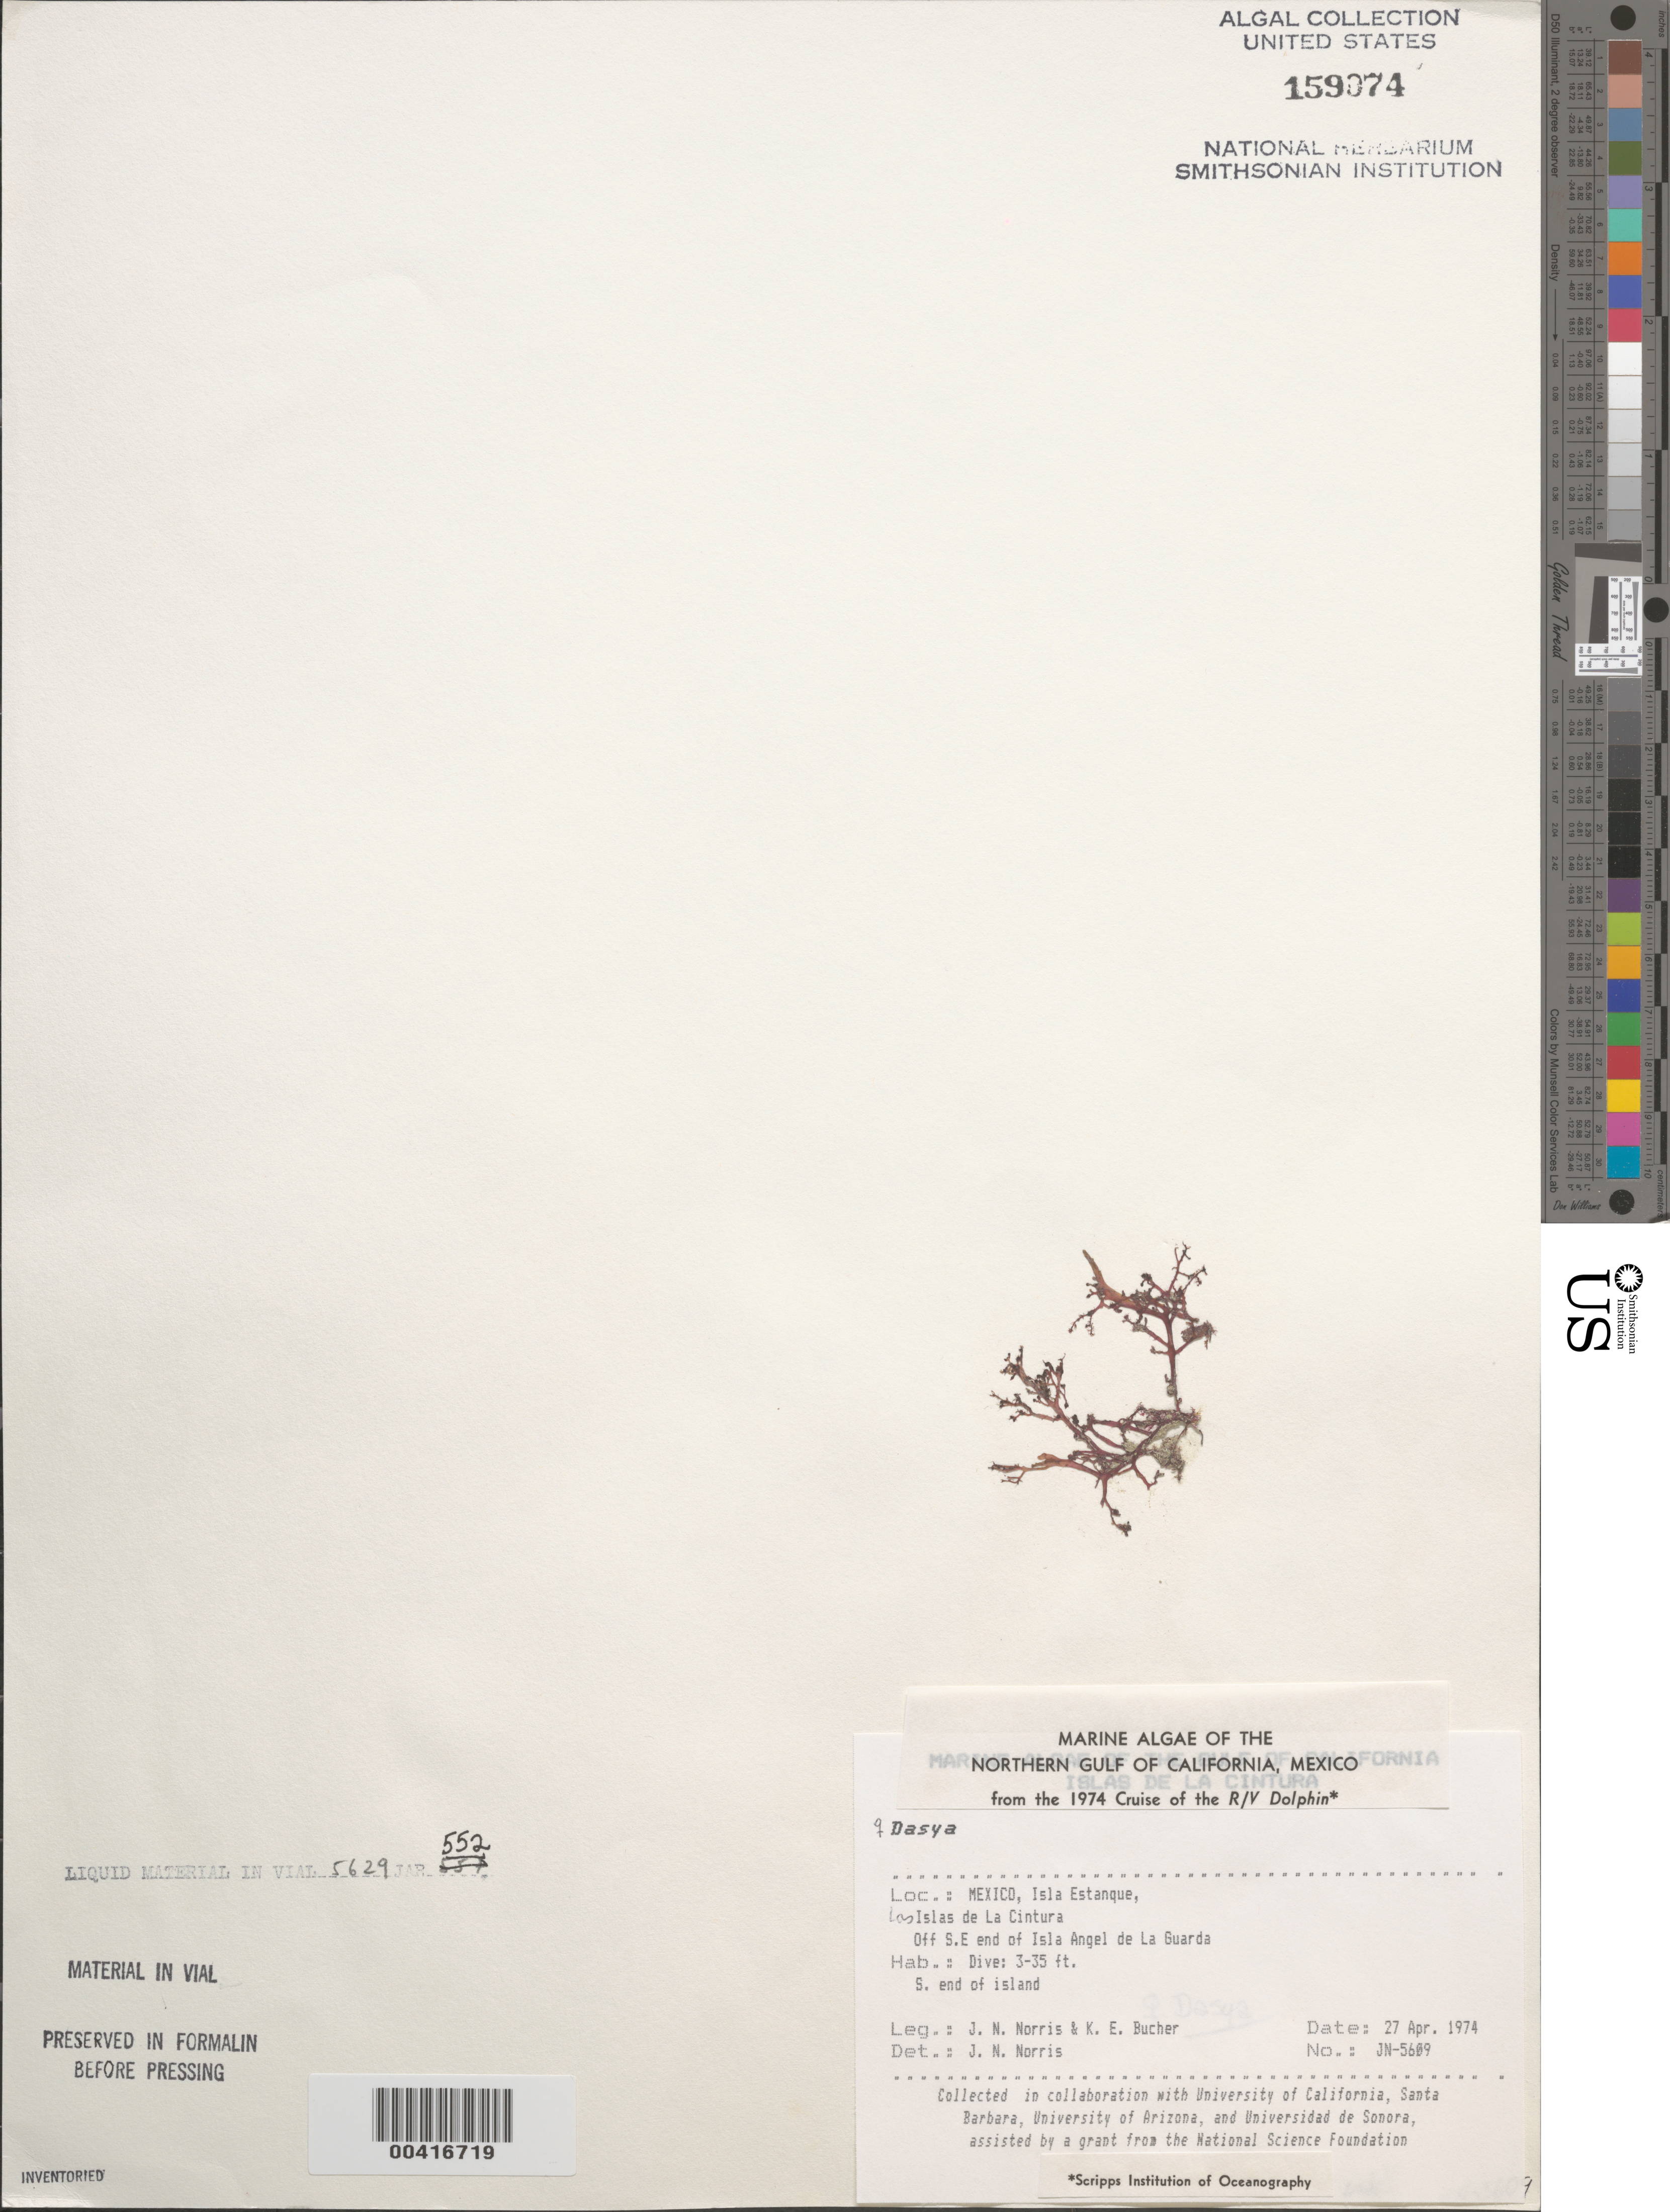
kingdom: Plantae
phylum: Rhodophyta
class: Florideophyceae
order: Ceramiales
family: Dasyaceae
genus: Dasya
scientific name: Dasya sp.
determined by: Norris, James N.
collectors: J. N. Norris & K. E. Bucher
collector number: JN-5609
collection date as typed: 27 Apr 1974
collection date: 1974-04-27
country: Mexico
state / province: Baja California Norte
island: Isla Estanque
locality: Off Isla Angel de la Guarda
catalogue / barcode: US 159074